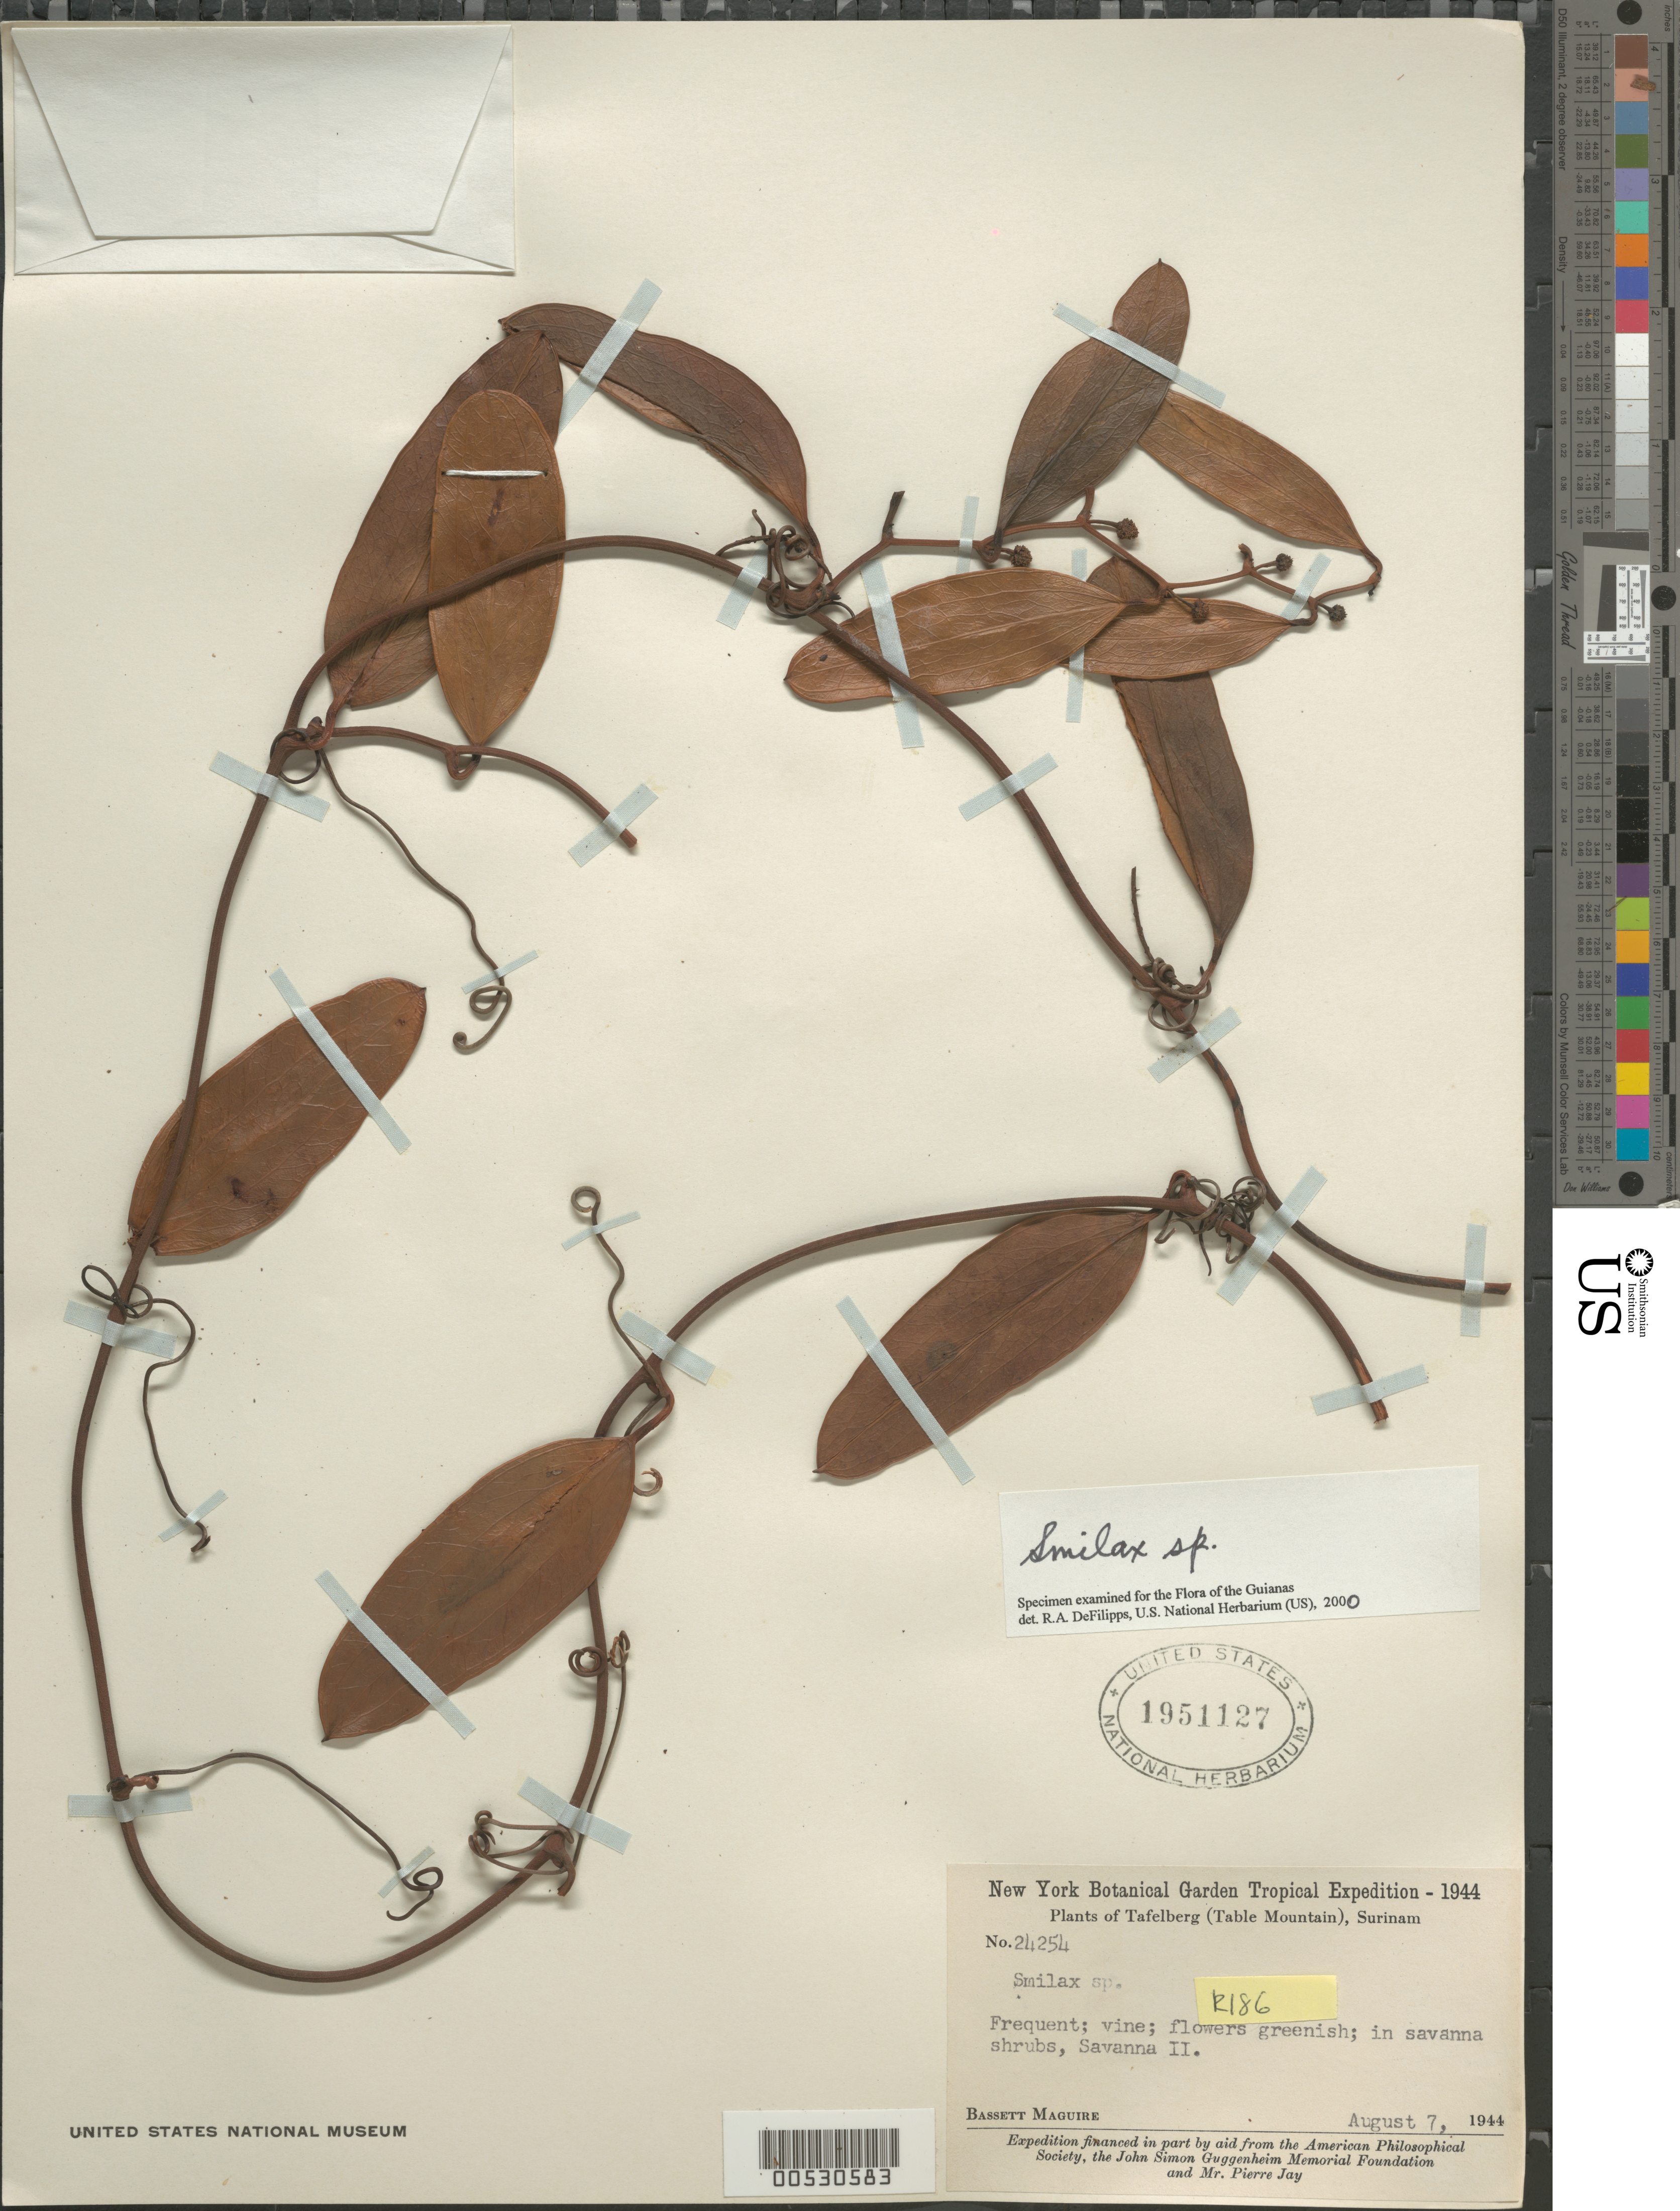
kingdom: Plantae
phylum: Tracheophyta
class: Liliopsida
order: Liliales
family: Smilacaceae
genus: Smilax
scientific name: Smilax sp.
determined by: DeFilipps, R. A.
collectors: B. Maguire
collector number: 24254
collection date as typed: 7-Aug-44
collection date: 1944-08-07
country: Suriname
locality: Tafelberg (Table Mountain), Savanna II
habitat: Mountain savanna; in shrubs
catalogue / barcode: US 1951127